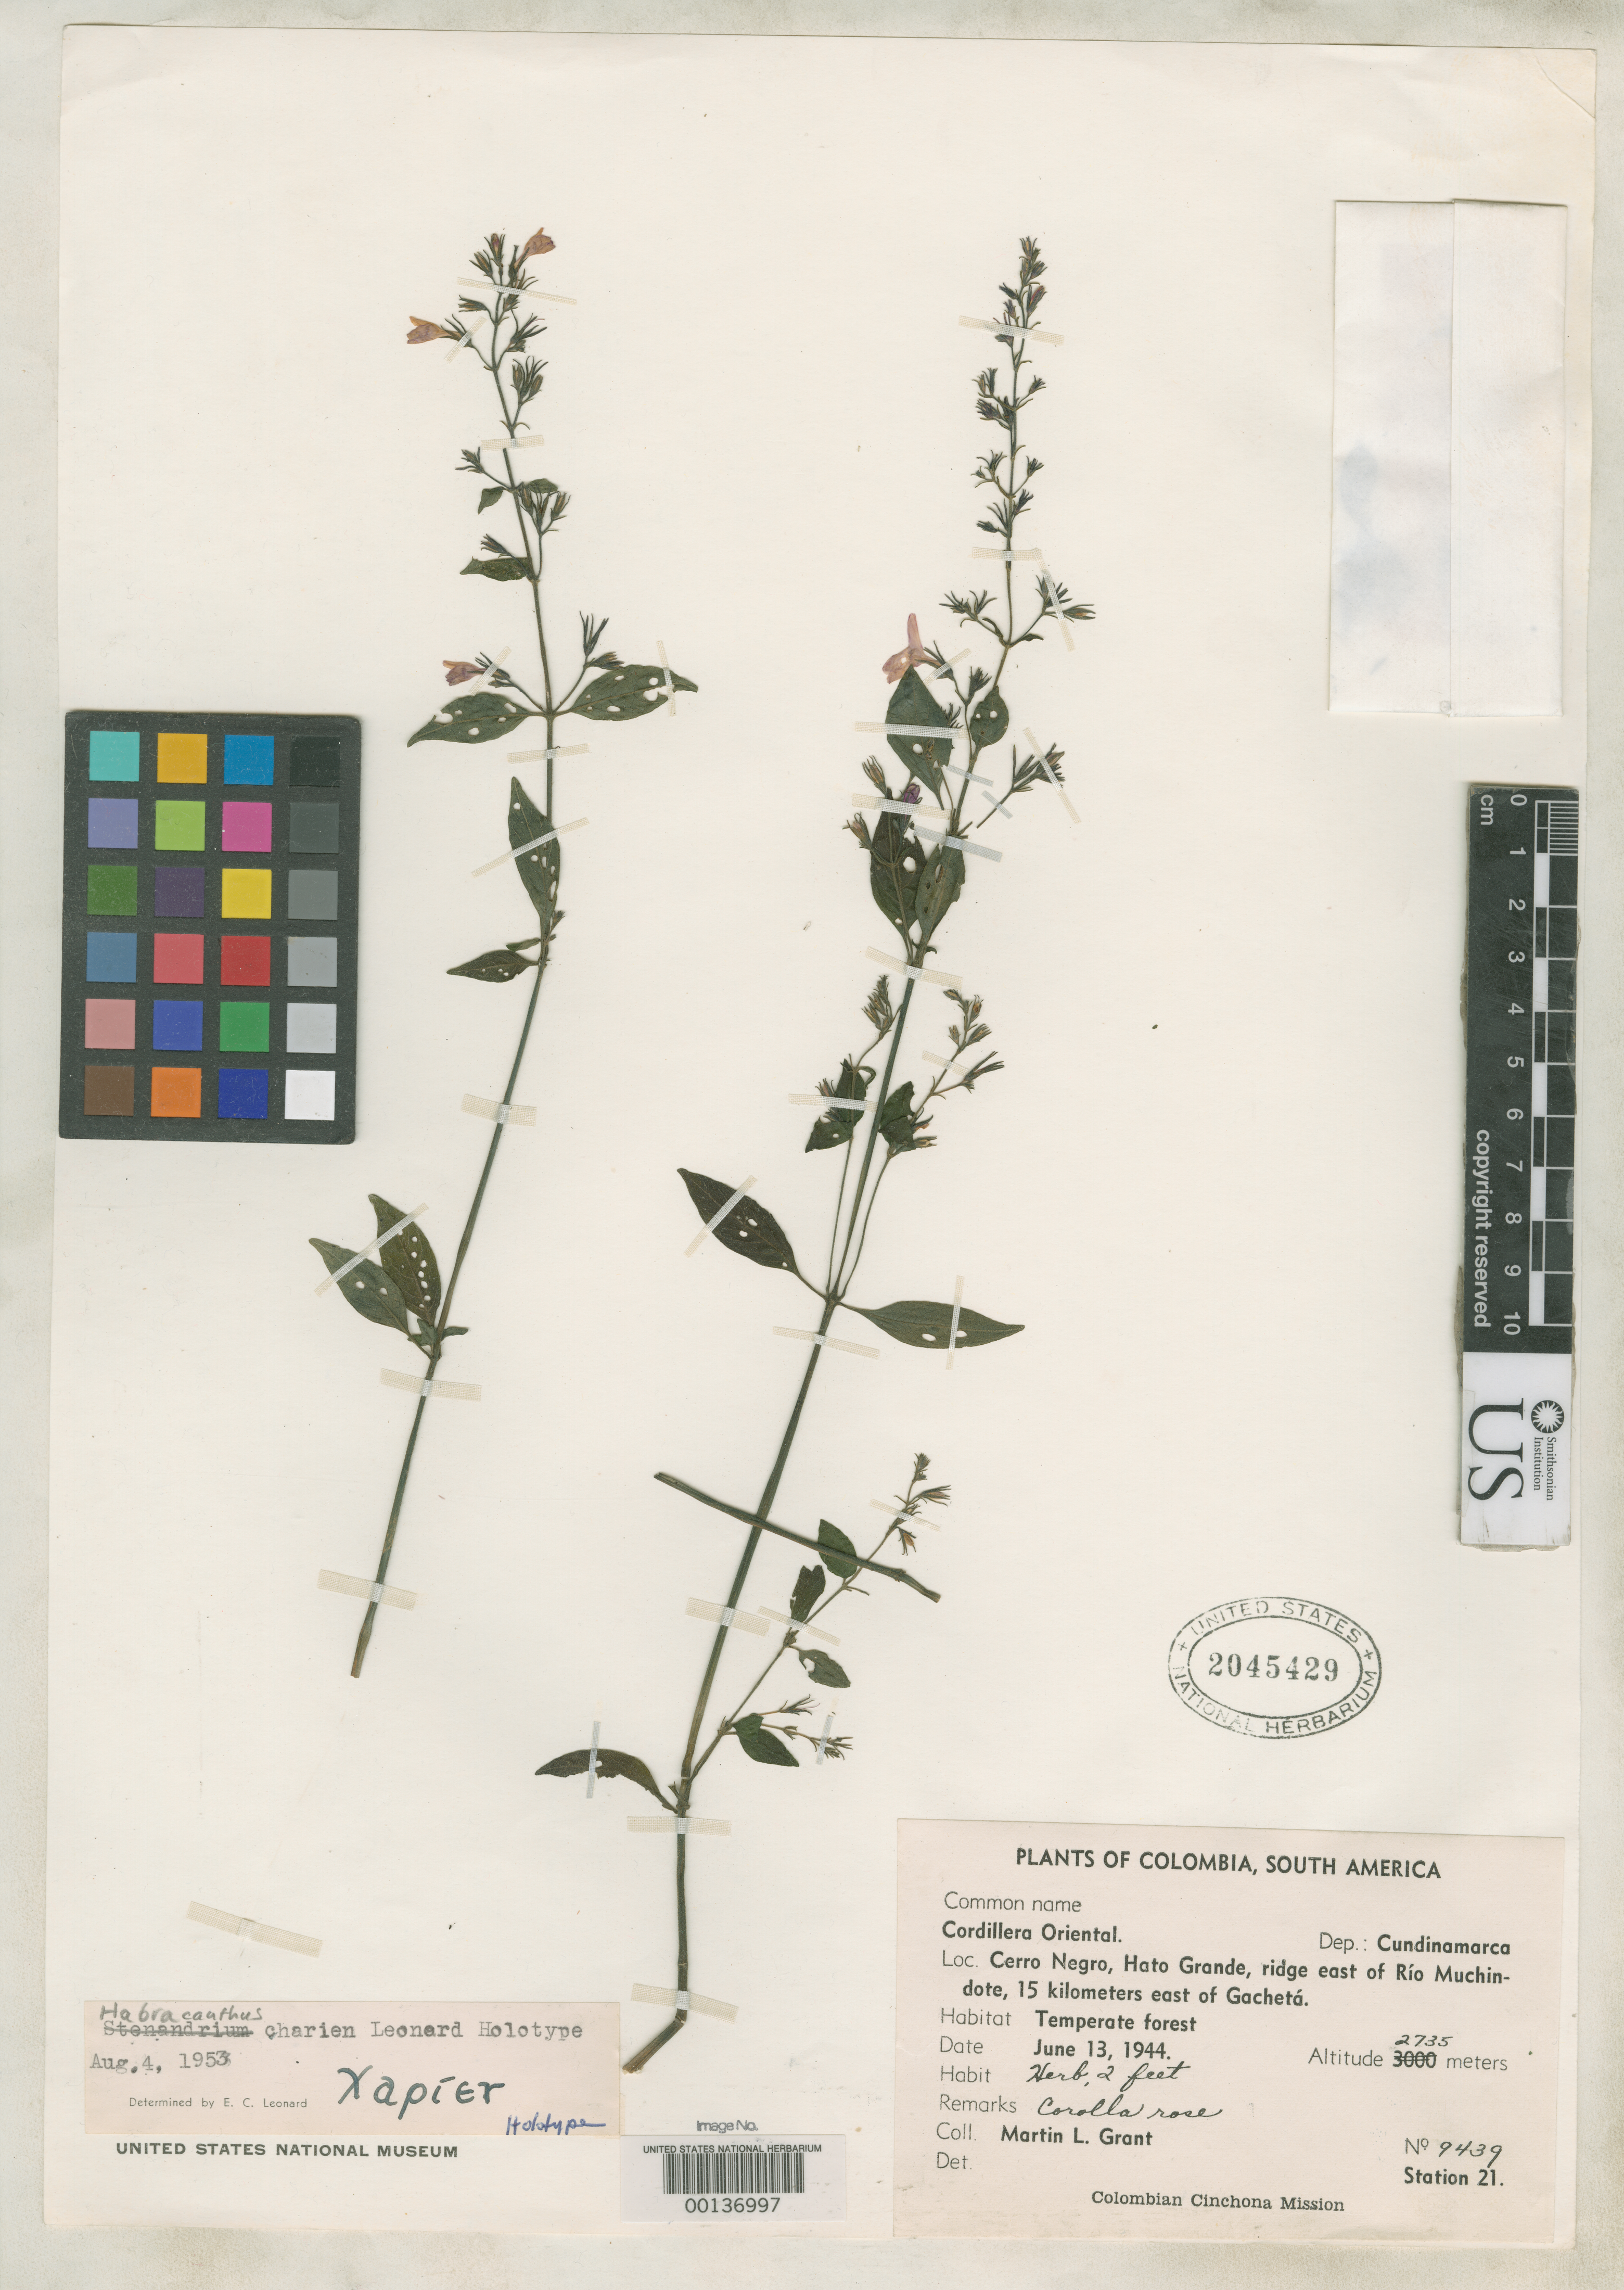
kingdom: Plantae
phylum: Tracheophyta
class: Magnoliopsida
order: Lamiales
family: Acanthaceae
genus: Habracanthus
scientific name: Habracanthus charien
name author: Leonard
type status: Holotype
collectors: M. L. Grant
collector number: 9439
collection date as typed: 13 Jun 1944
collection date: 1944-06-13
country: Colombia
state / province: Cundinamarca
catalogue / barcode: US 2045429